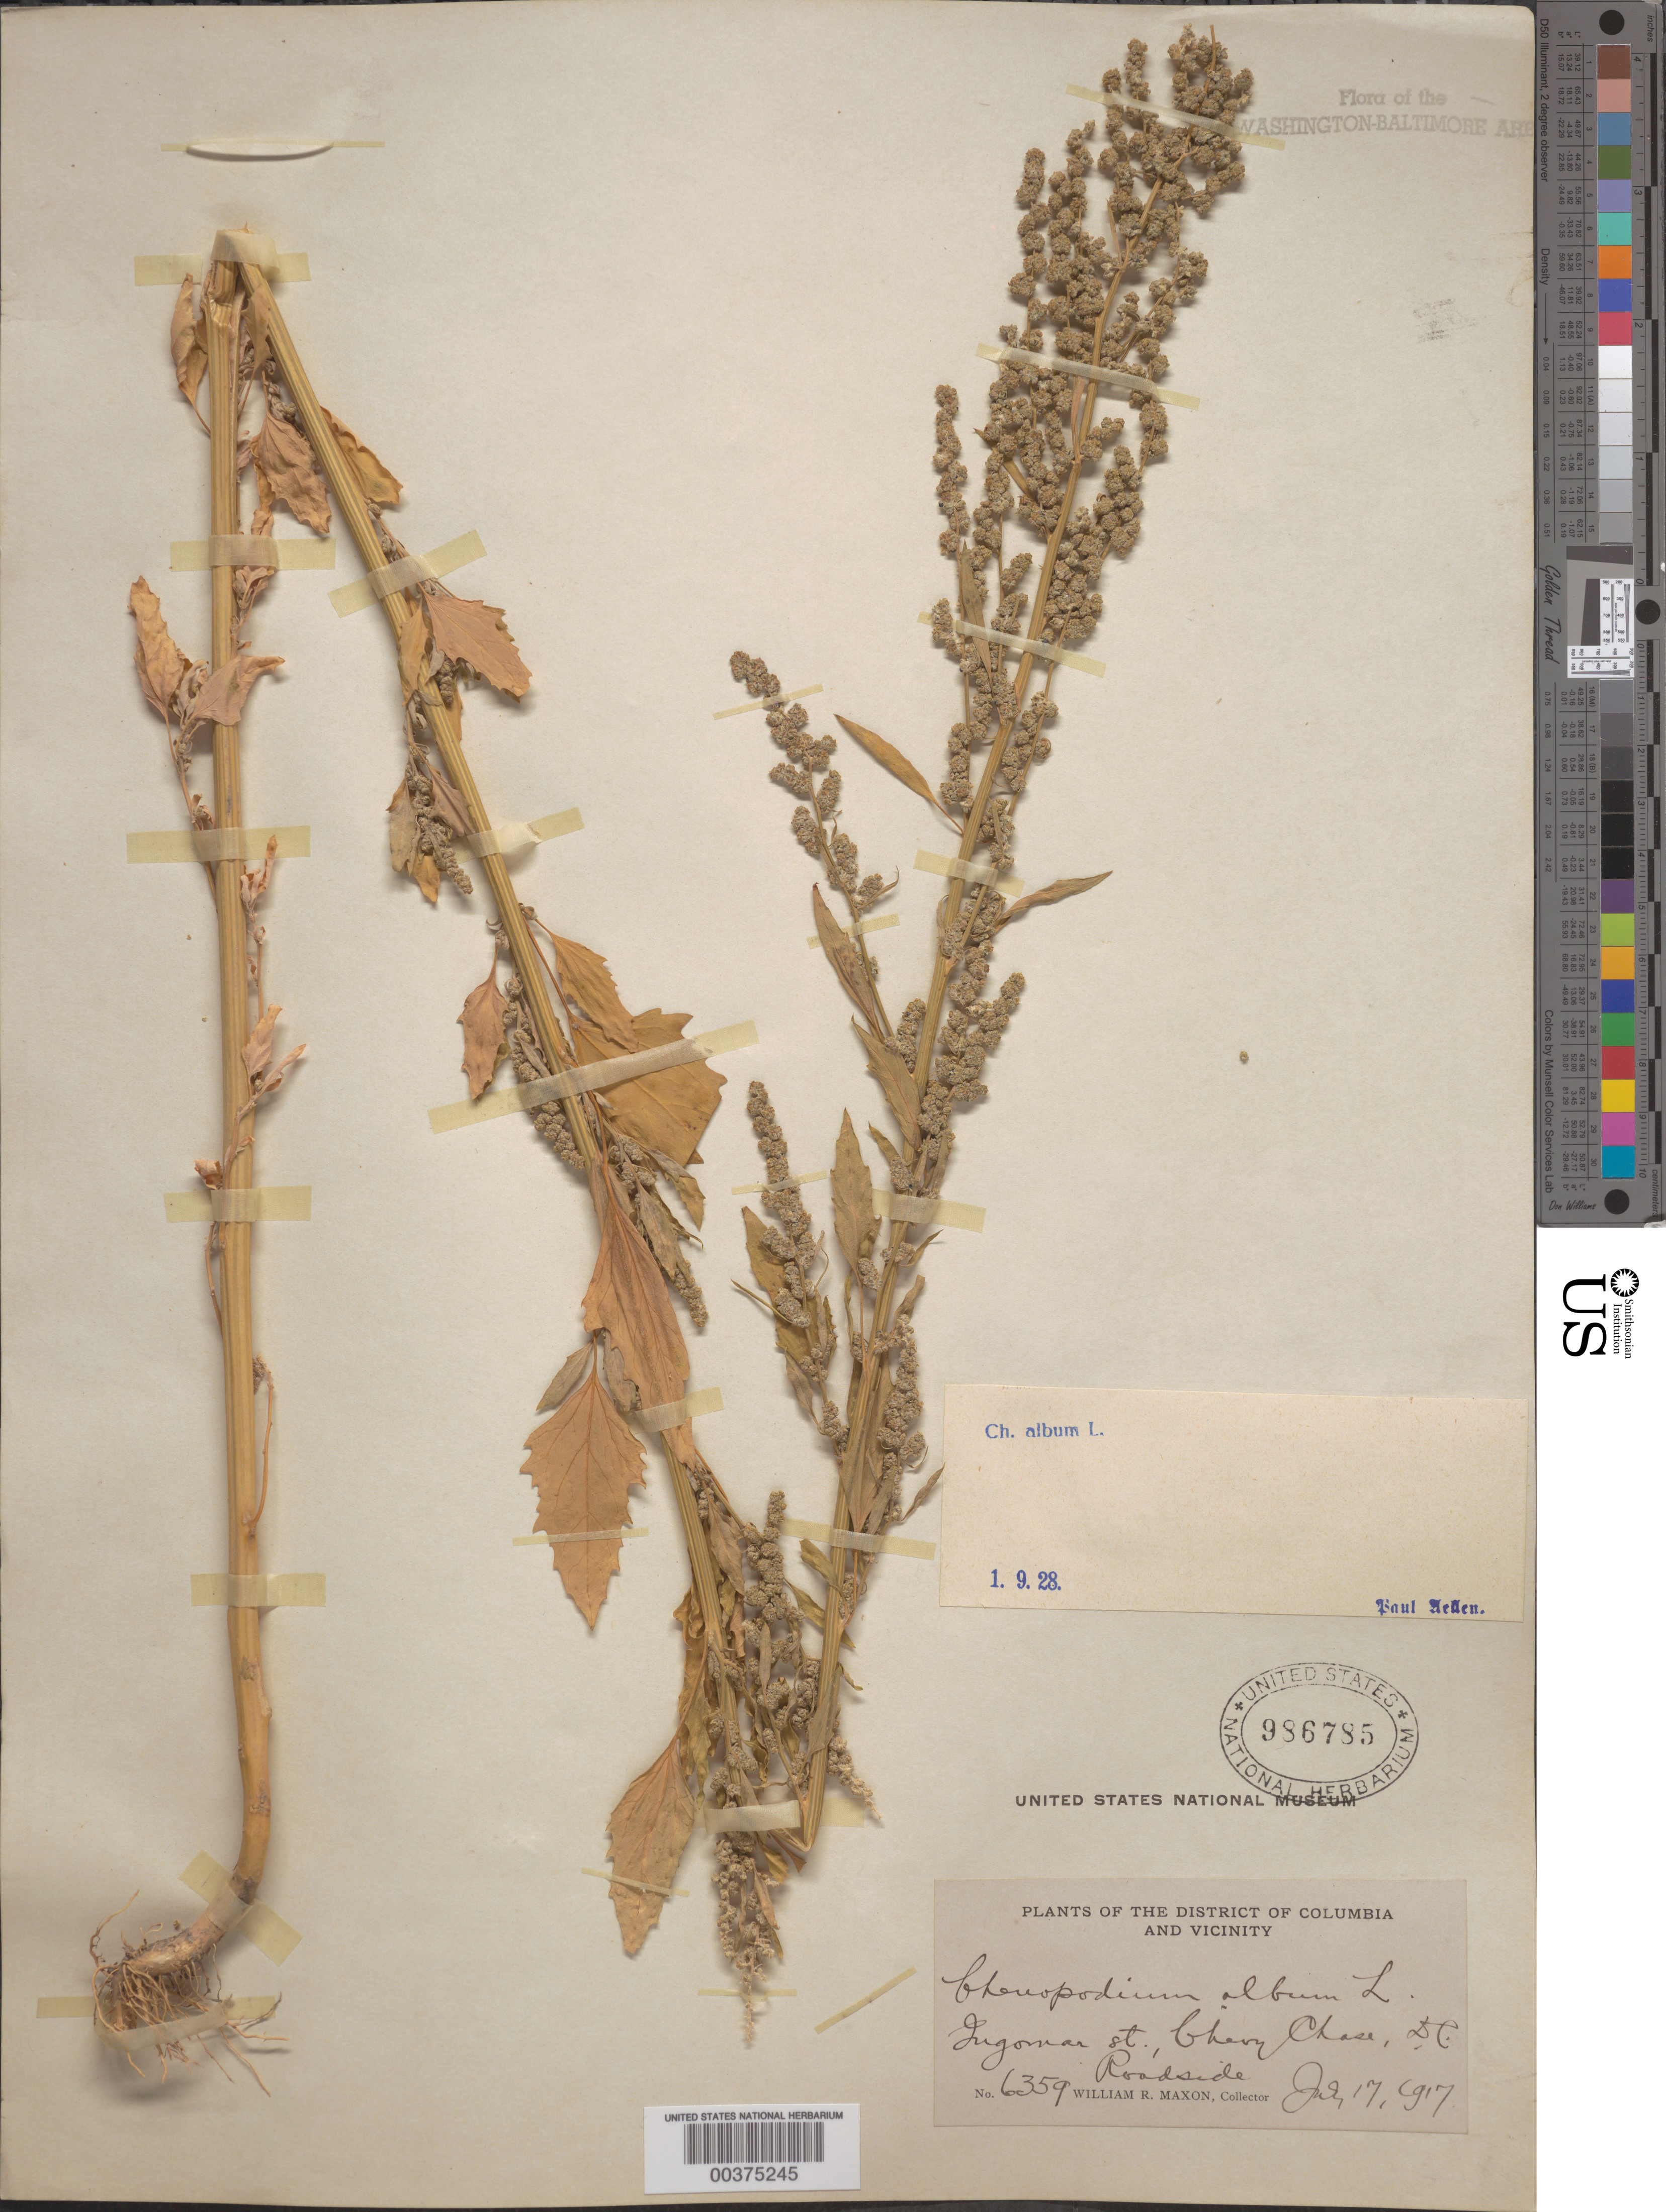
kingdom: Plantae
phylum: Tracheophyta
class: Magnoliopsida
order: Caryophyllales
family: Amaranthaceae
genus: Chenopodium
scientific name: Chenopodium album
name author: L.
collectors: W. R. Maxon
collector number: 6359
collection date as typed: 17 Jul 1917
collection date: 1917-07-17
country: United States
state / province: District of Columbia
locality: Chevy Chase, Ingomar St.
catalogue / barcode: US 986785